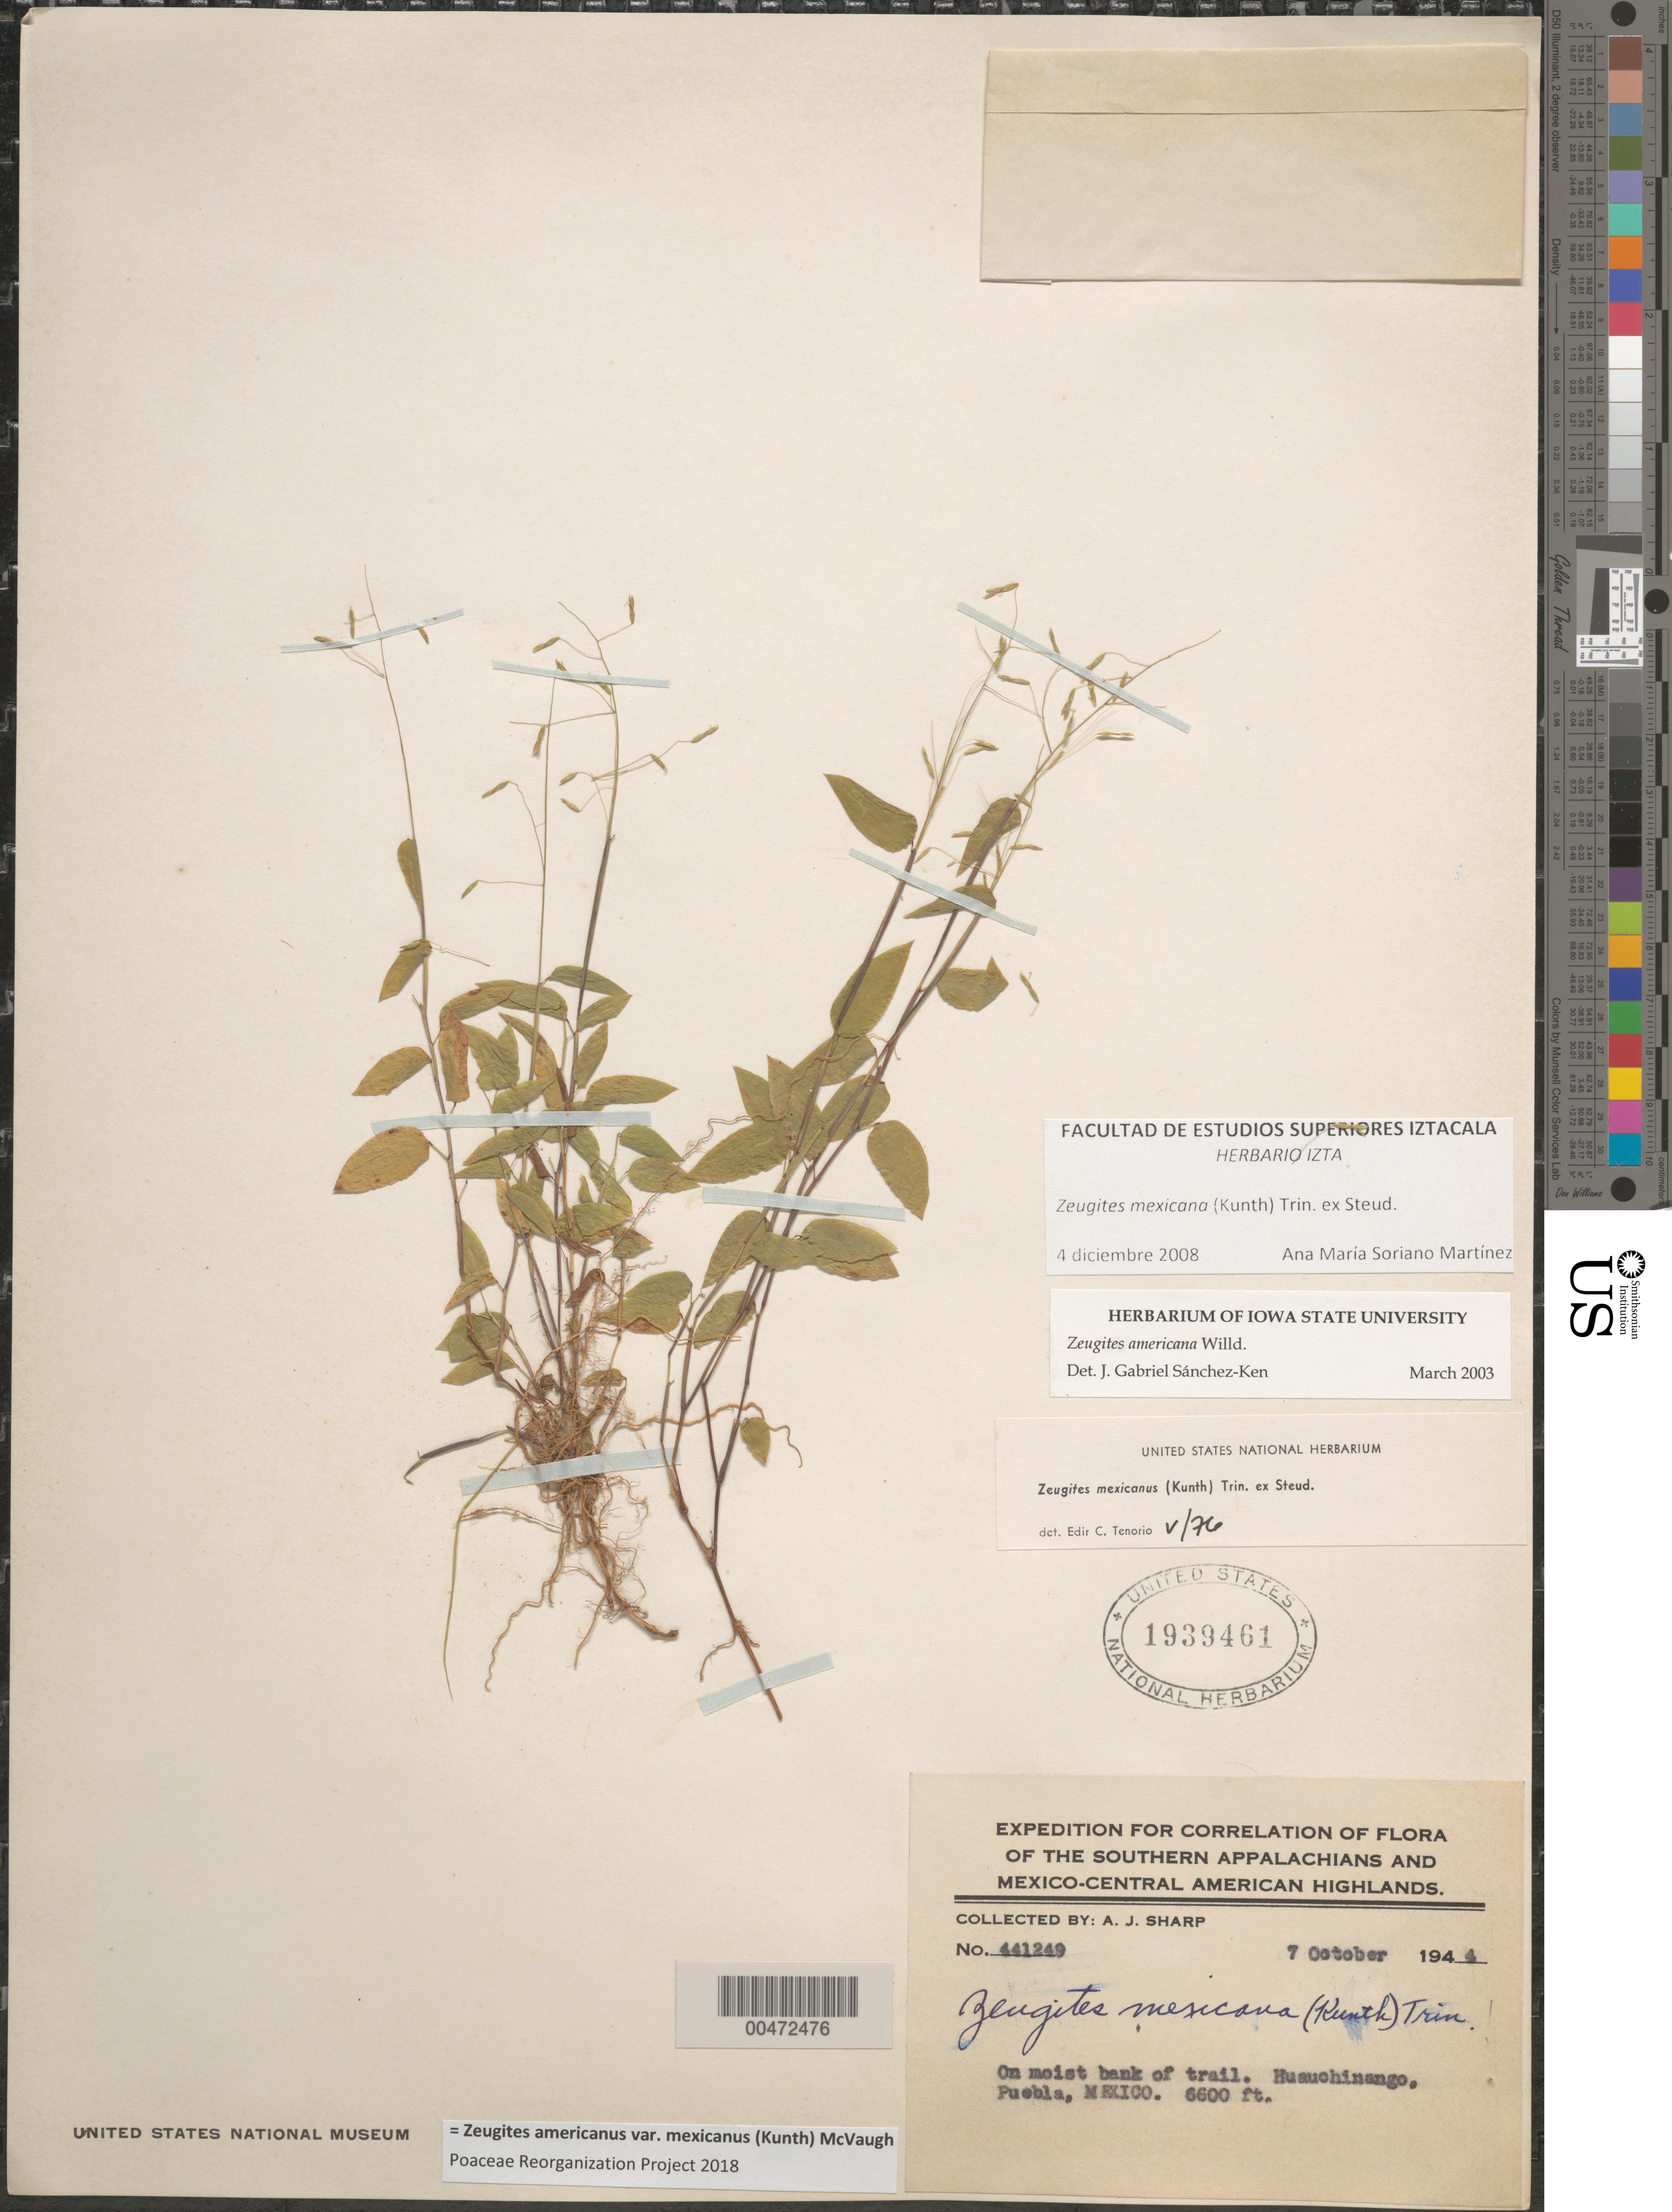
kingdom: Plantae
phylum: Tracheophyta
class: Liliopsida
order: Poales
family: Poaceae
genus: Zeugites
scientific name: Zeugites americanus var. mexicanus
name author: (Kunth) McVaugh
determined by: Poaceae Reorganization Project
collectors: A. J. Sharp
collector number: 441249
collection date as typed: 7 Oct 1944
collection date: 1944-10-07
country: Mexico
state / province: Puebla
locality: Huauchinango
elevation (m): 2012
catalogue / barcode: US 1939461